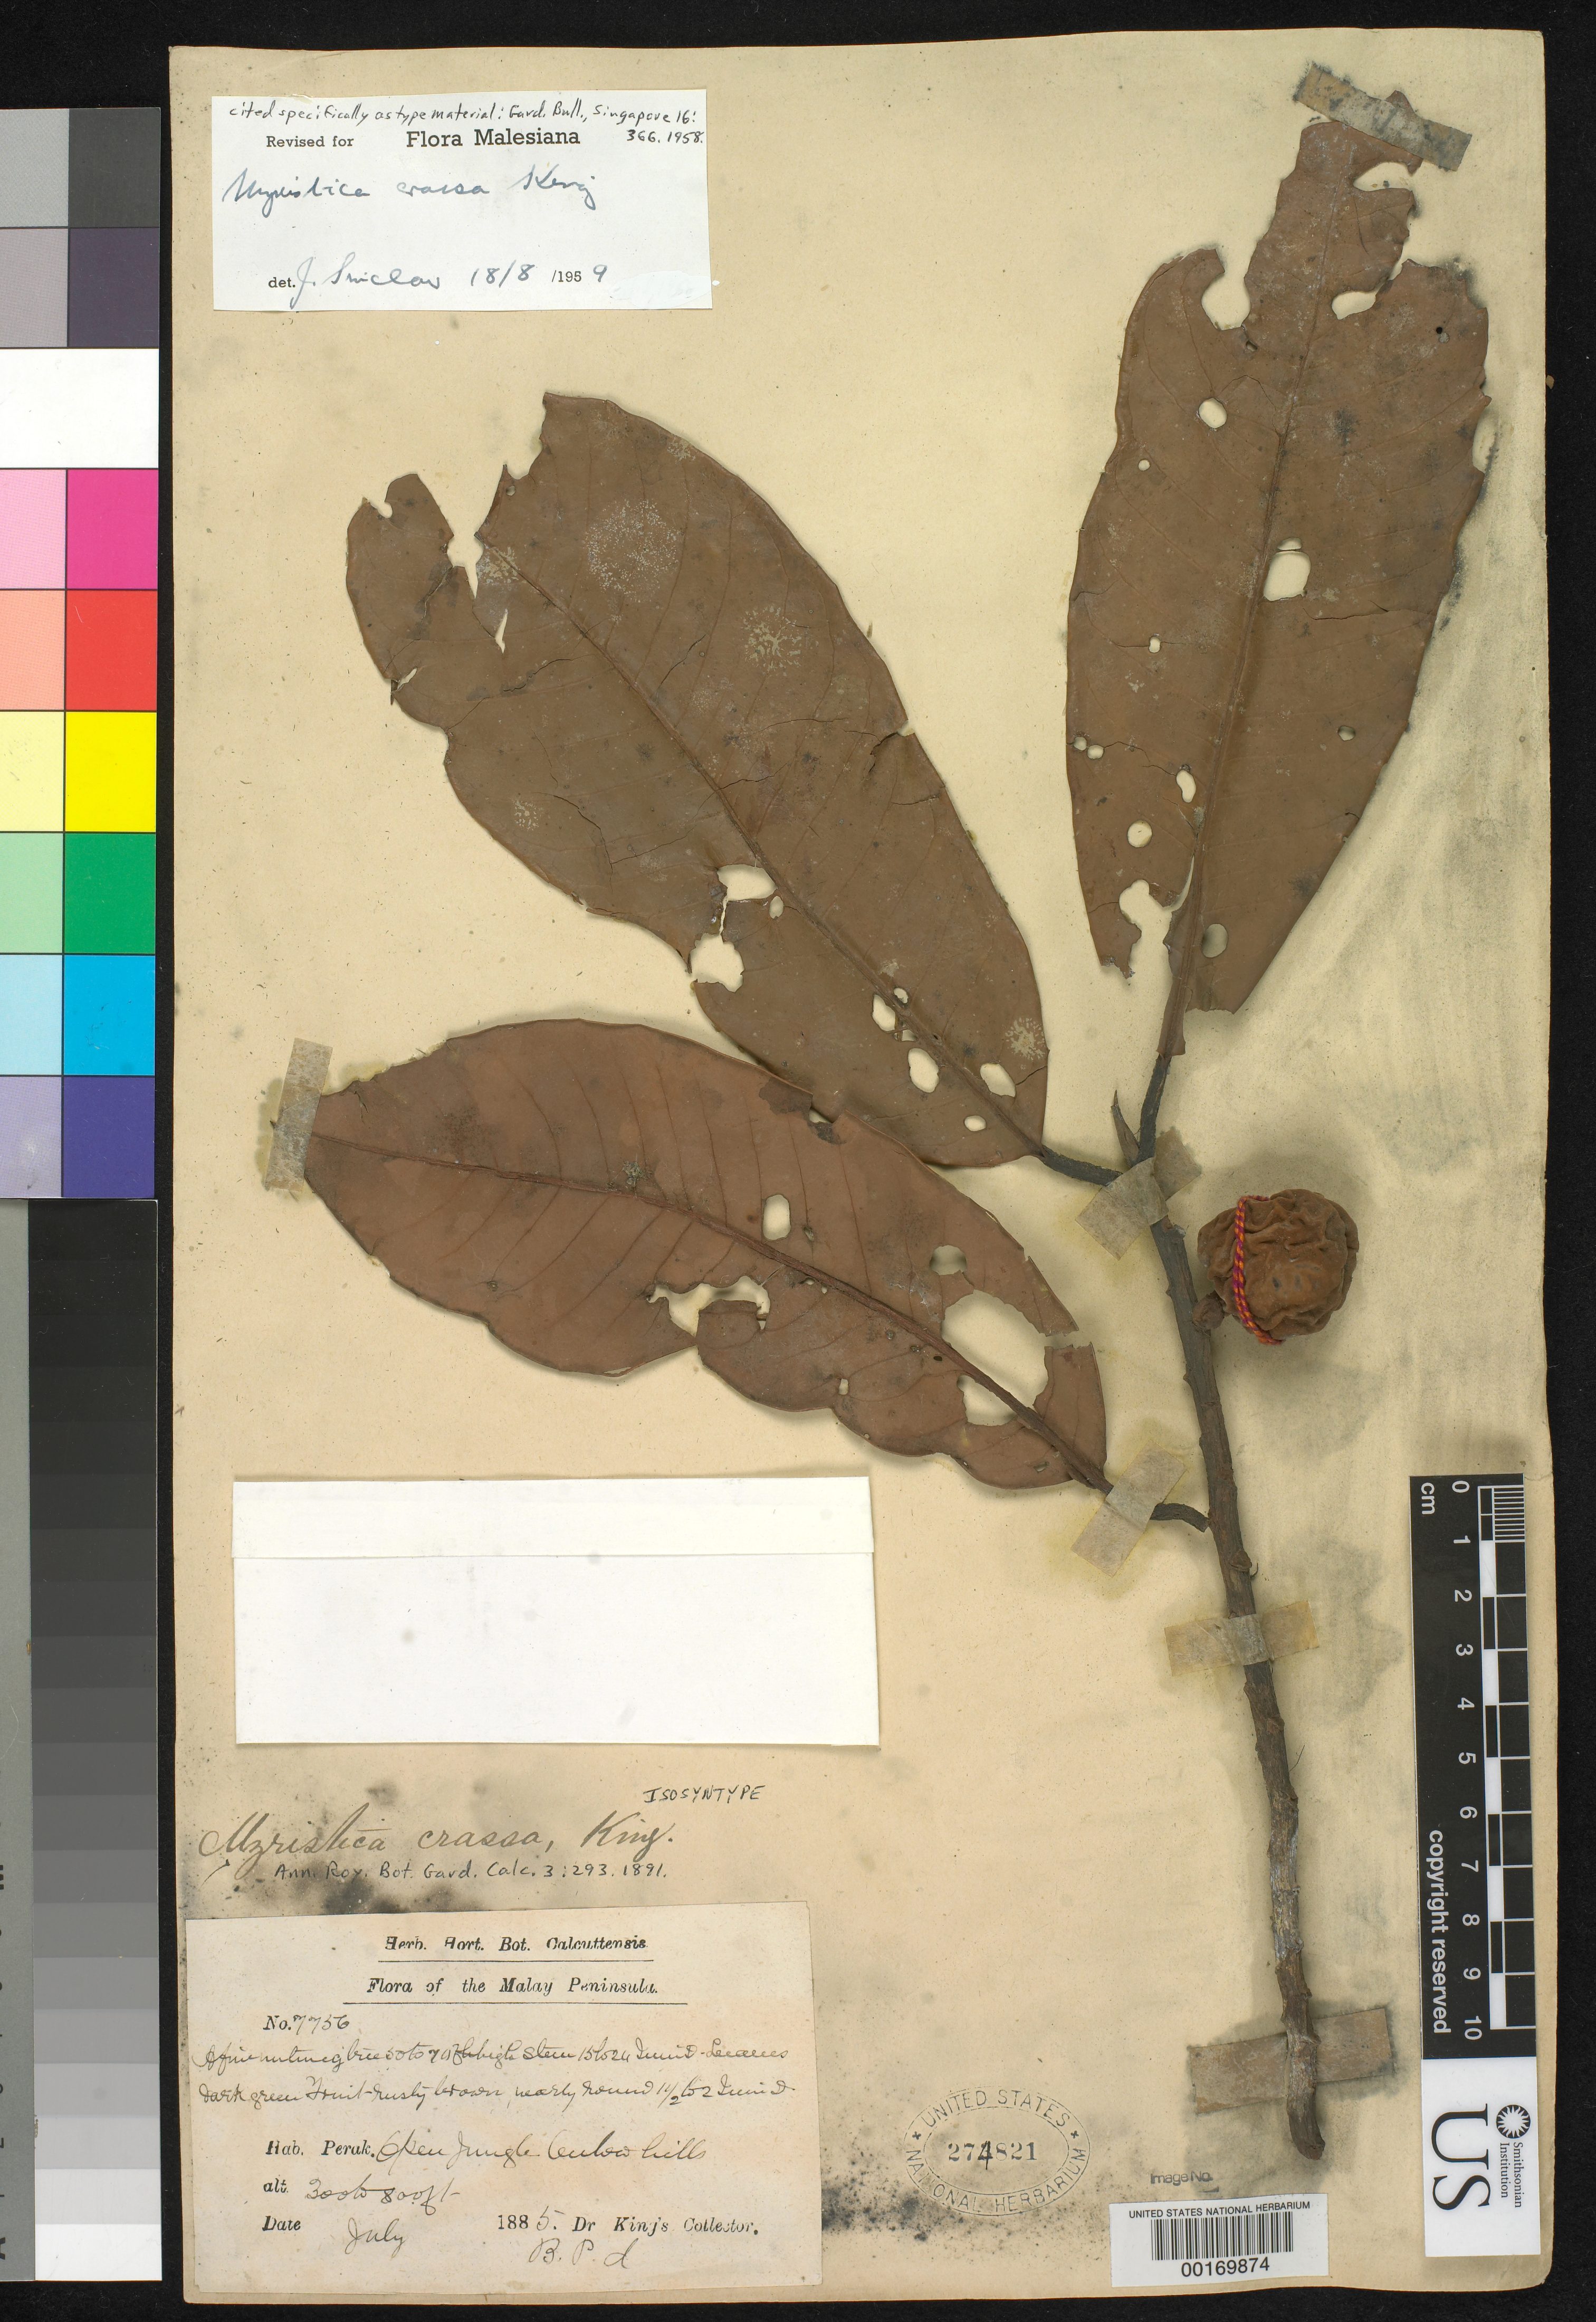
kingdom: Plantae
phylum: Tracheophyta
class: Magnoliopsida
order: Magnoliales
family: Myristicaceae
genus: Myristica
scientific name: Myristica crassa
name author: King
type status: Isosyntype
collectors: Dr. King's collector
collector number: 7756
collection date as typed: Jul 1885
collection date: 1885-07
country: Malaysia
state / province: Perak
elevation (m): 91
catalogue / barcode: US 274821